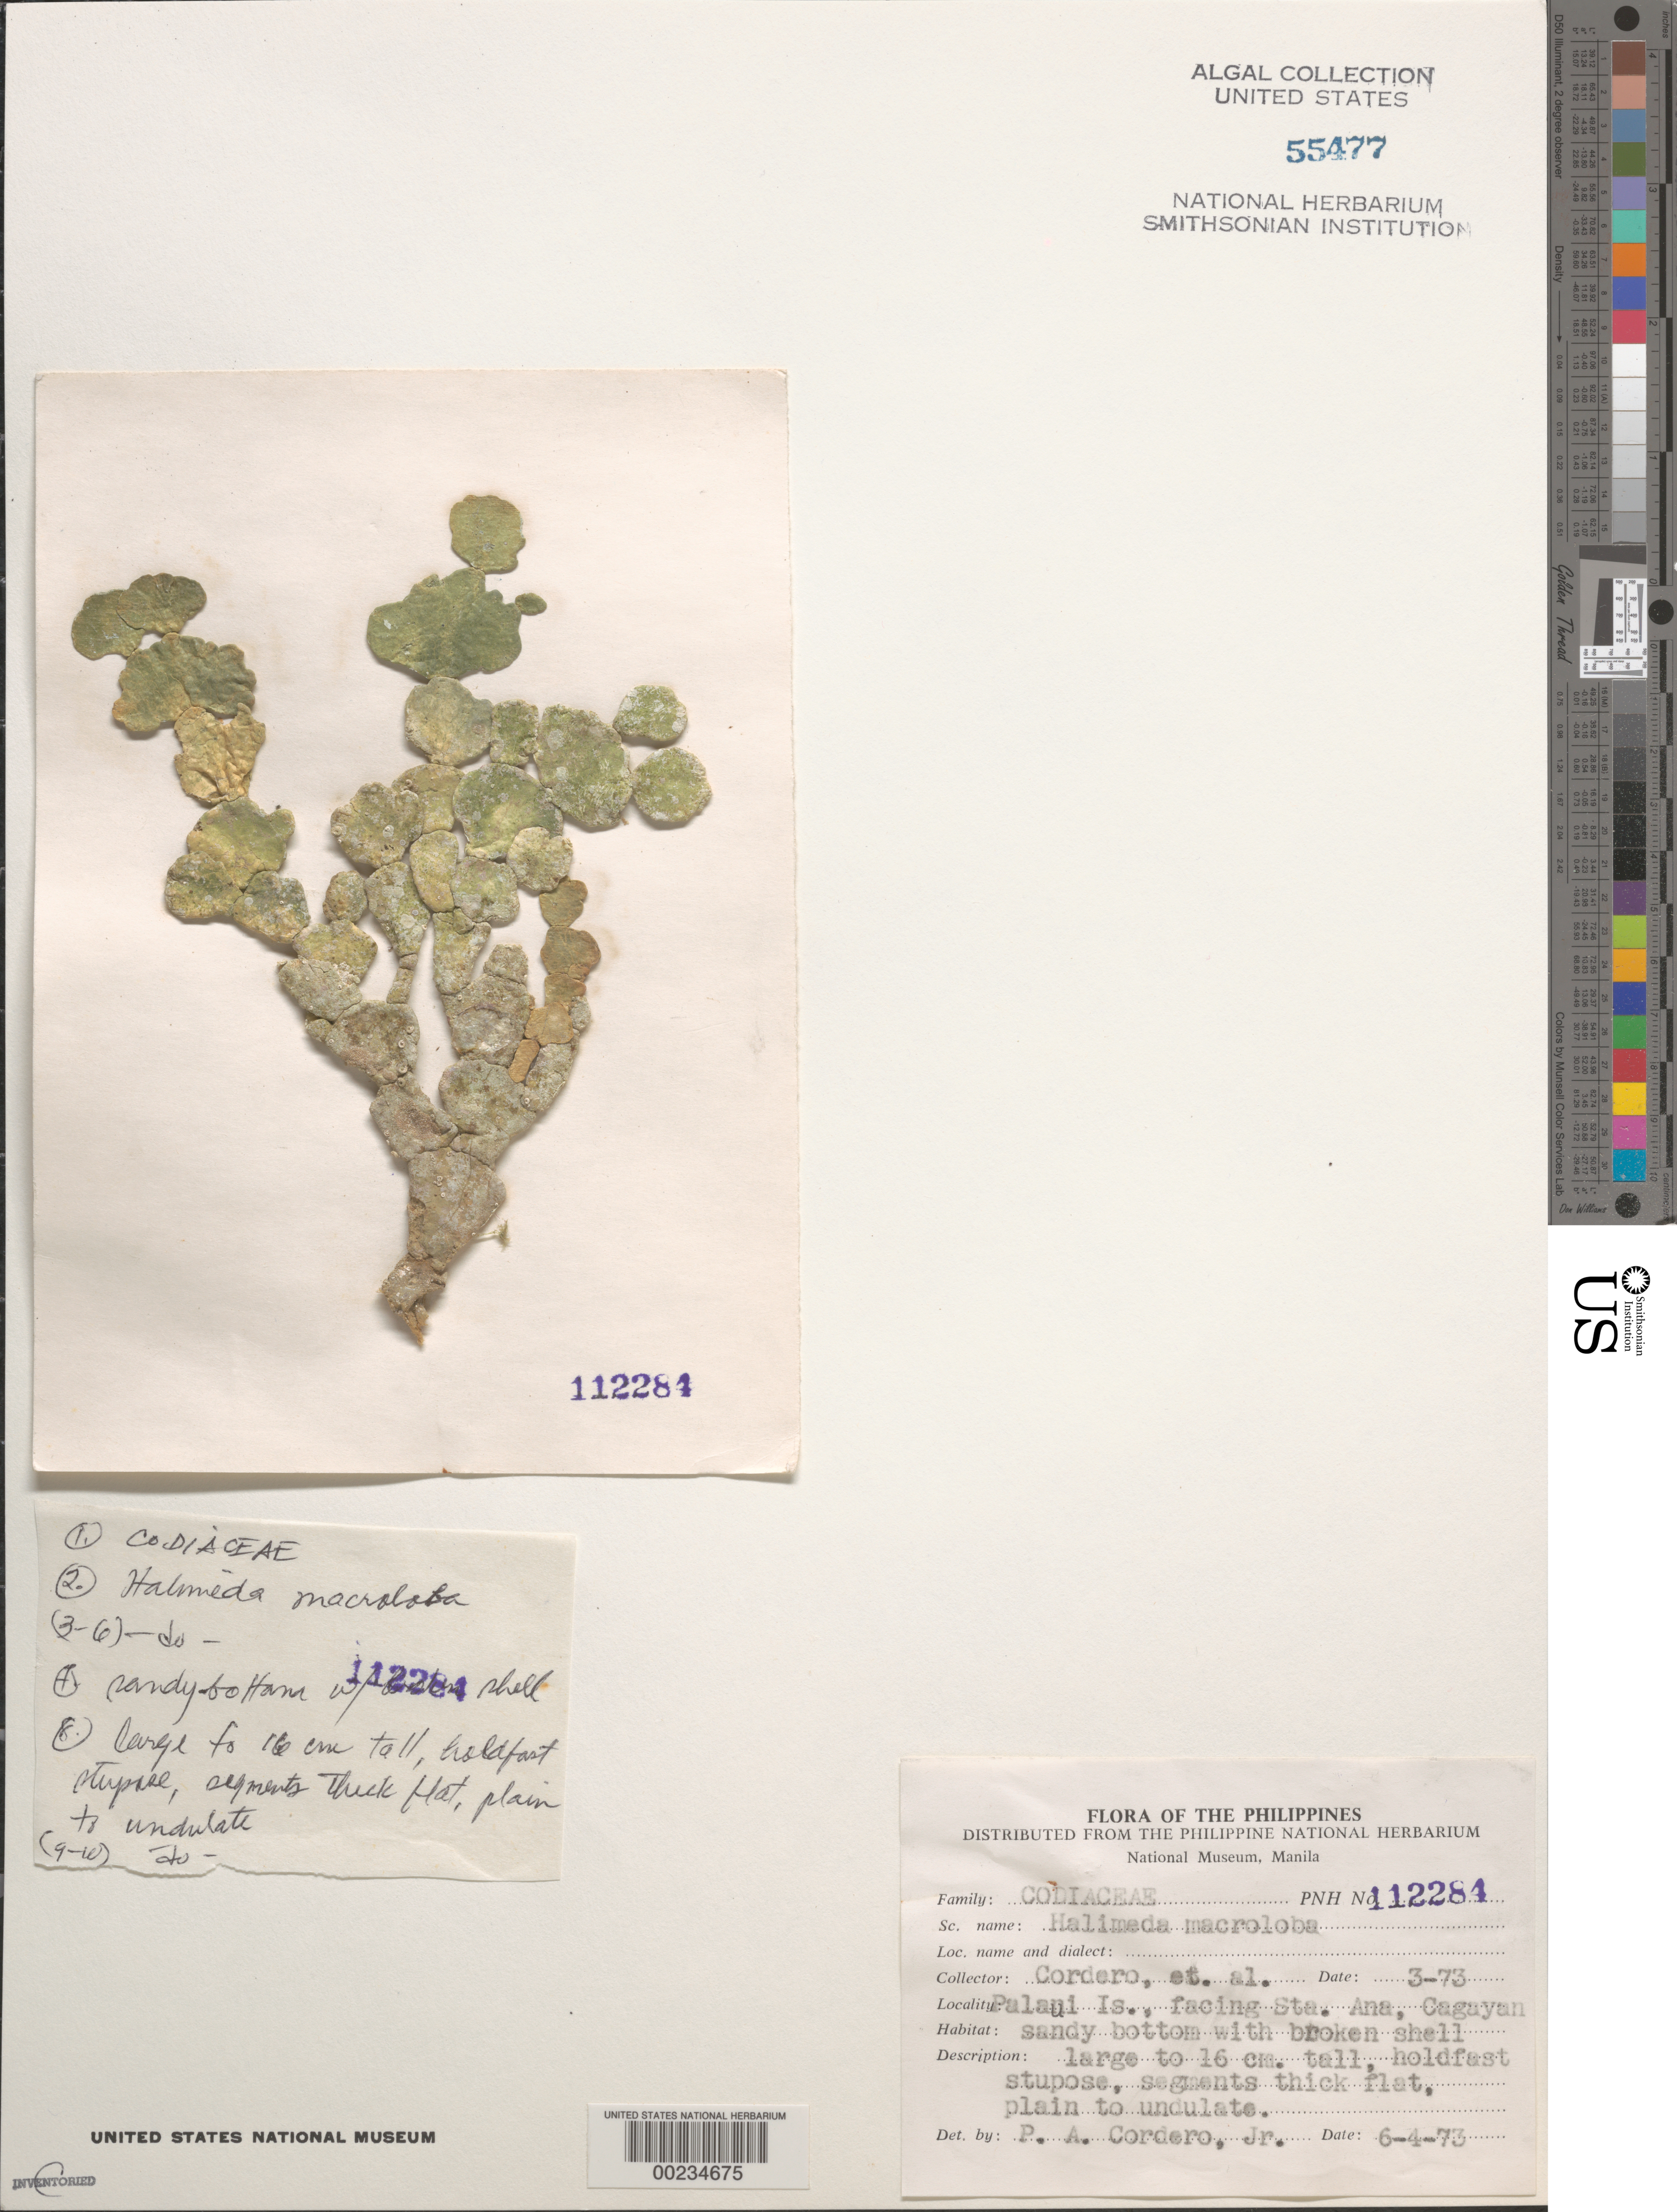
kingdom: Plantae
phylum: Chlorophyta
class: Ulvophyceae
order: Bryopsidales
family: Halimedaceae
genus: Halimeda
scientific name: Halimeda macroloba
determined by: Cordero, P. A., Jr.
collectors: P. A. Cordero et al.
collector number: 112281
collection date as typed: Mar 1973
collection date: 1973-03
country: Philippines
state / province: Cagayan Valley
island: Luzon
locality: Palaui Island, facing Santa Ana. Cagayan.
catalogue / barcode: US 55477